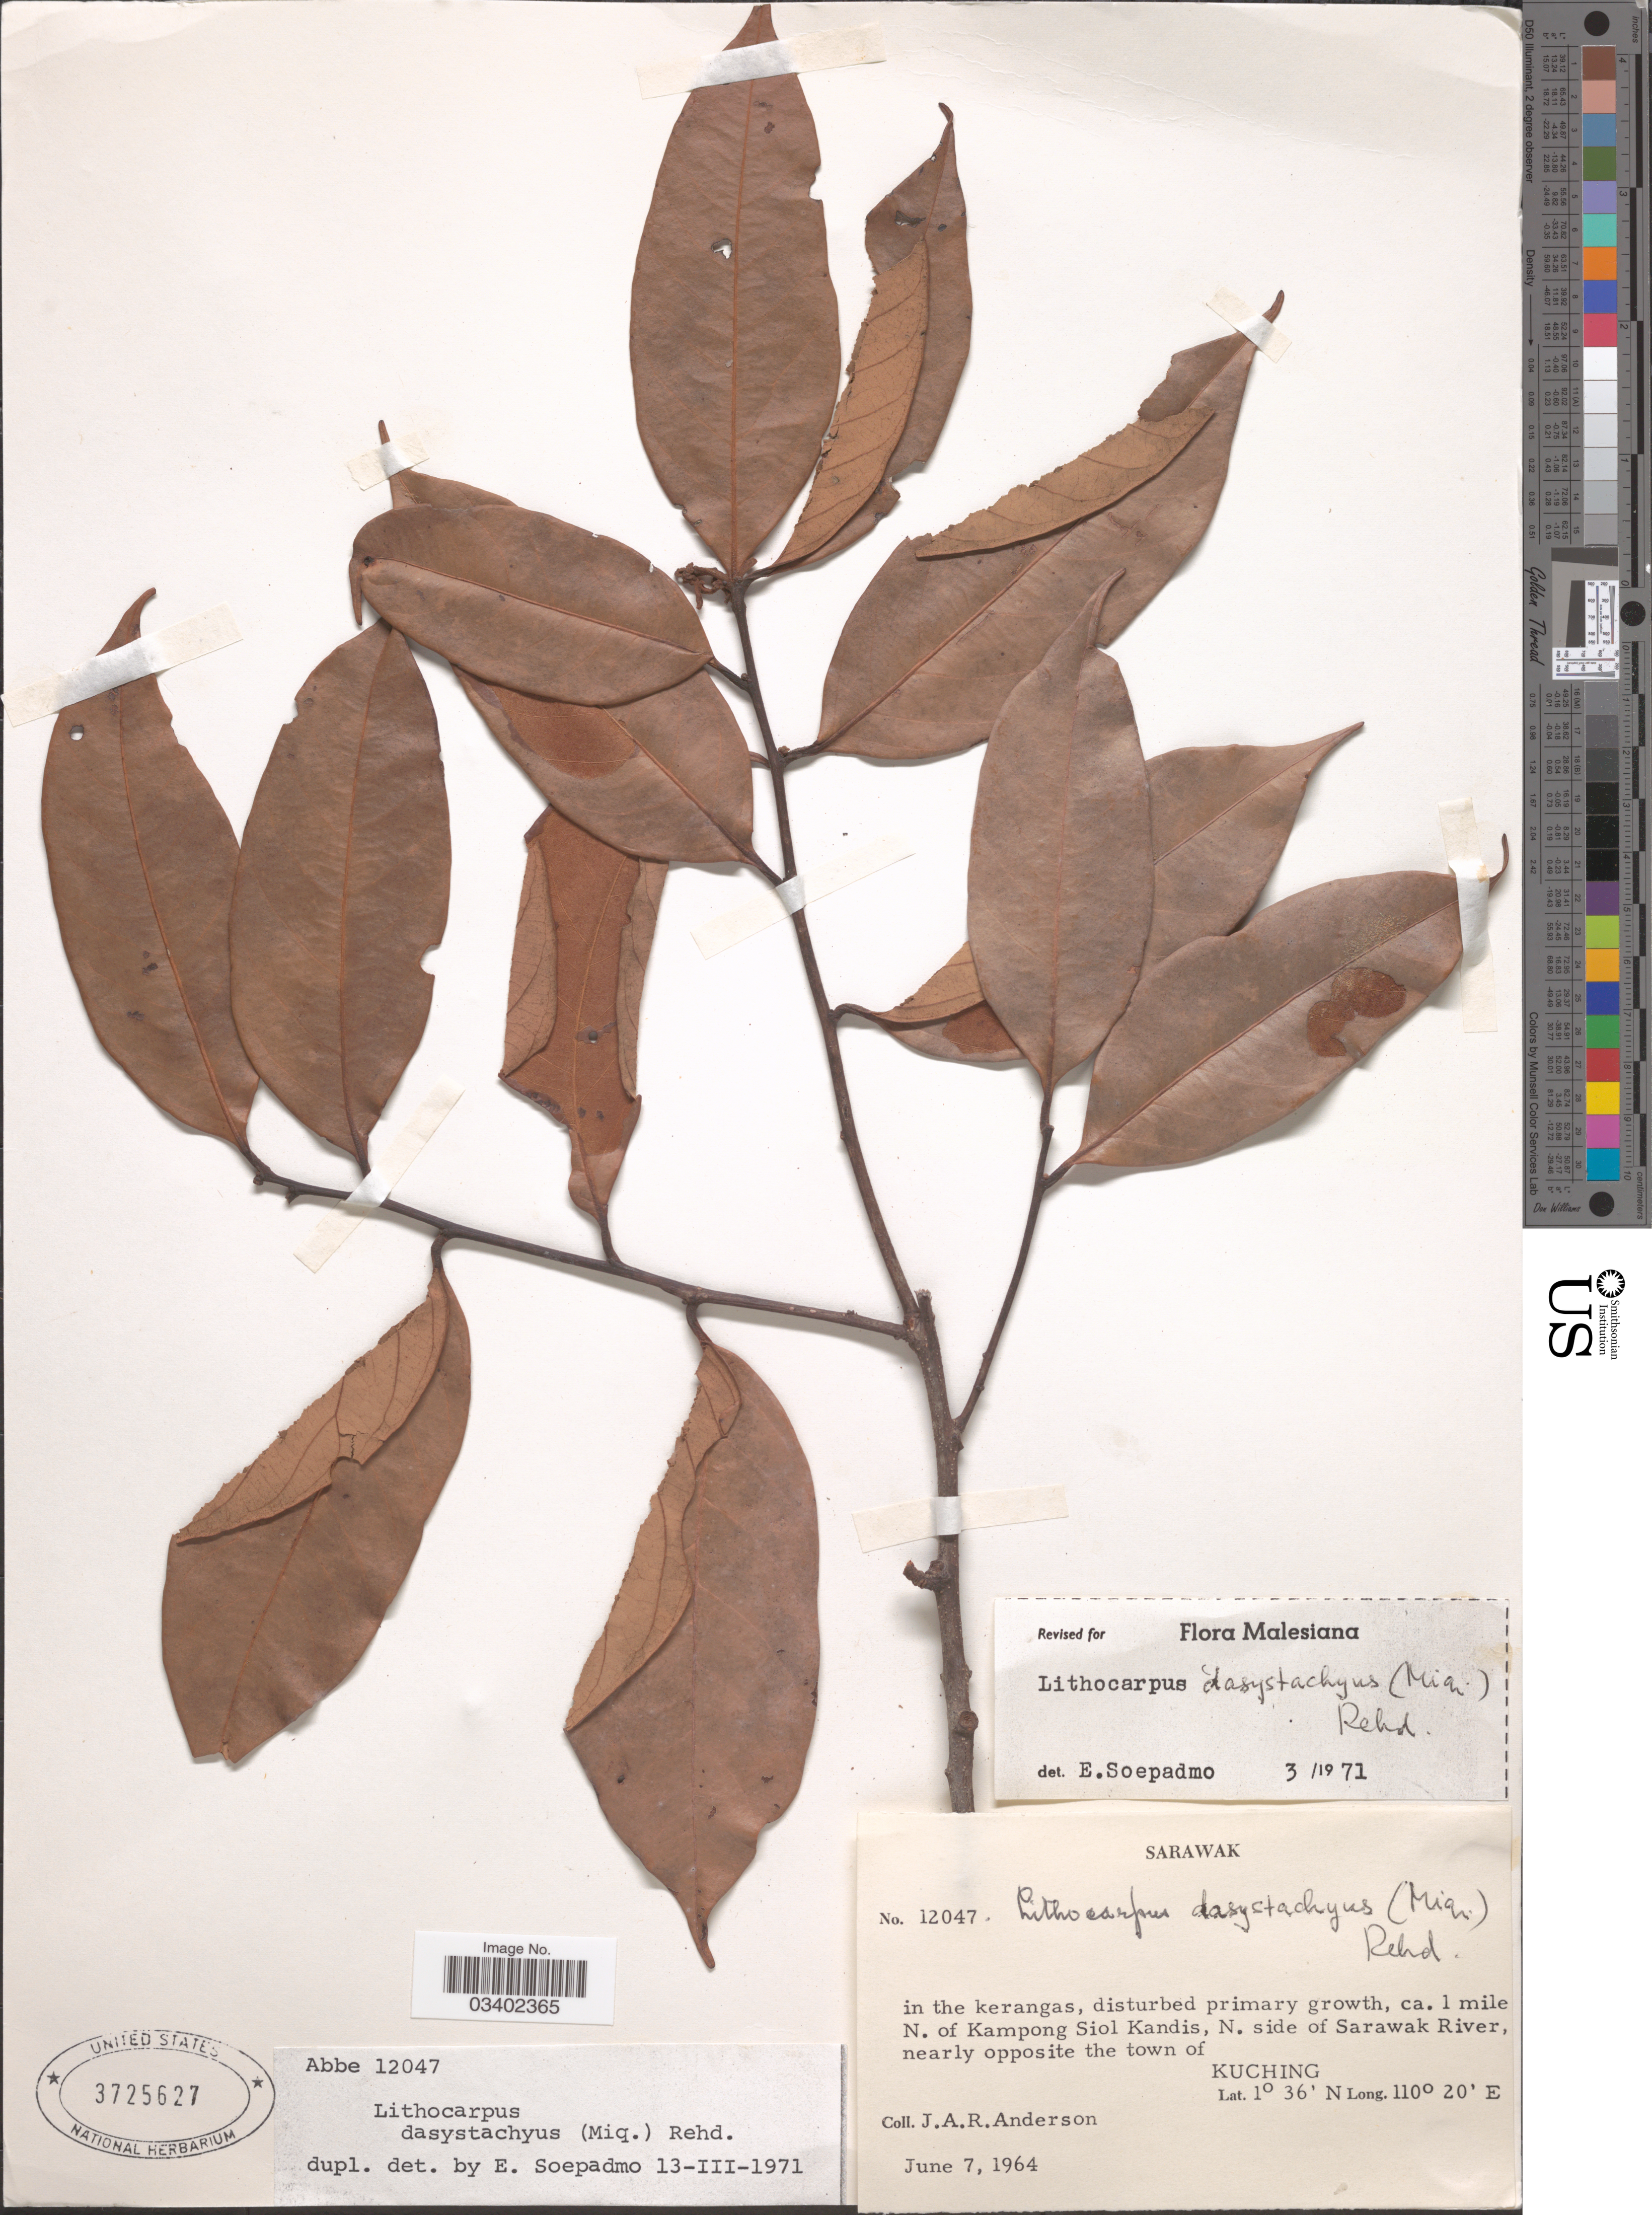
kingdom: Plantae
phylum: Tracheophyta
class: Magnoliopsida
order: Fagales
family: Fagaceae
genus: Lithocarpus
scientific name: Lithocarpus dasystachyus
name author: (Miq.) Rehder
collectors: J. A. R. Anderson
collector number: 12047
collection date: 1964-06-07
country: Malaysia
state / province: Sarawak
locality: Ca. 1 mile N. of Kampong Siol Kandis, N. side of Sarawak River, nearly opposite the town of Kuching.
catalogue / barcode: US 3725627